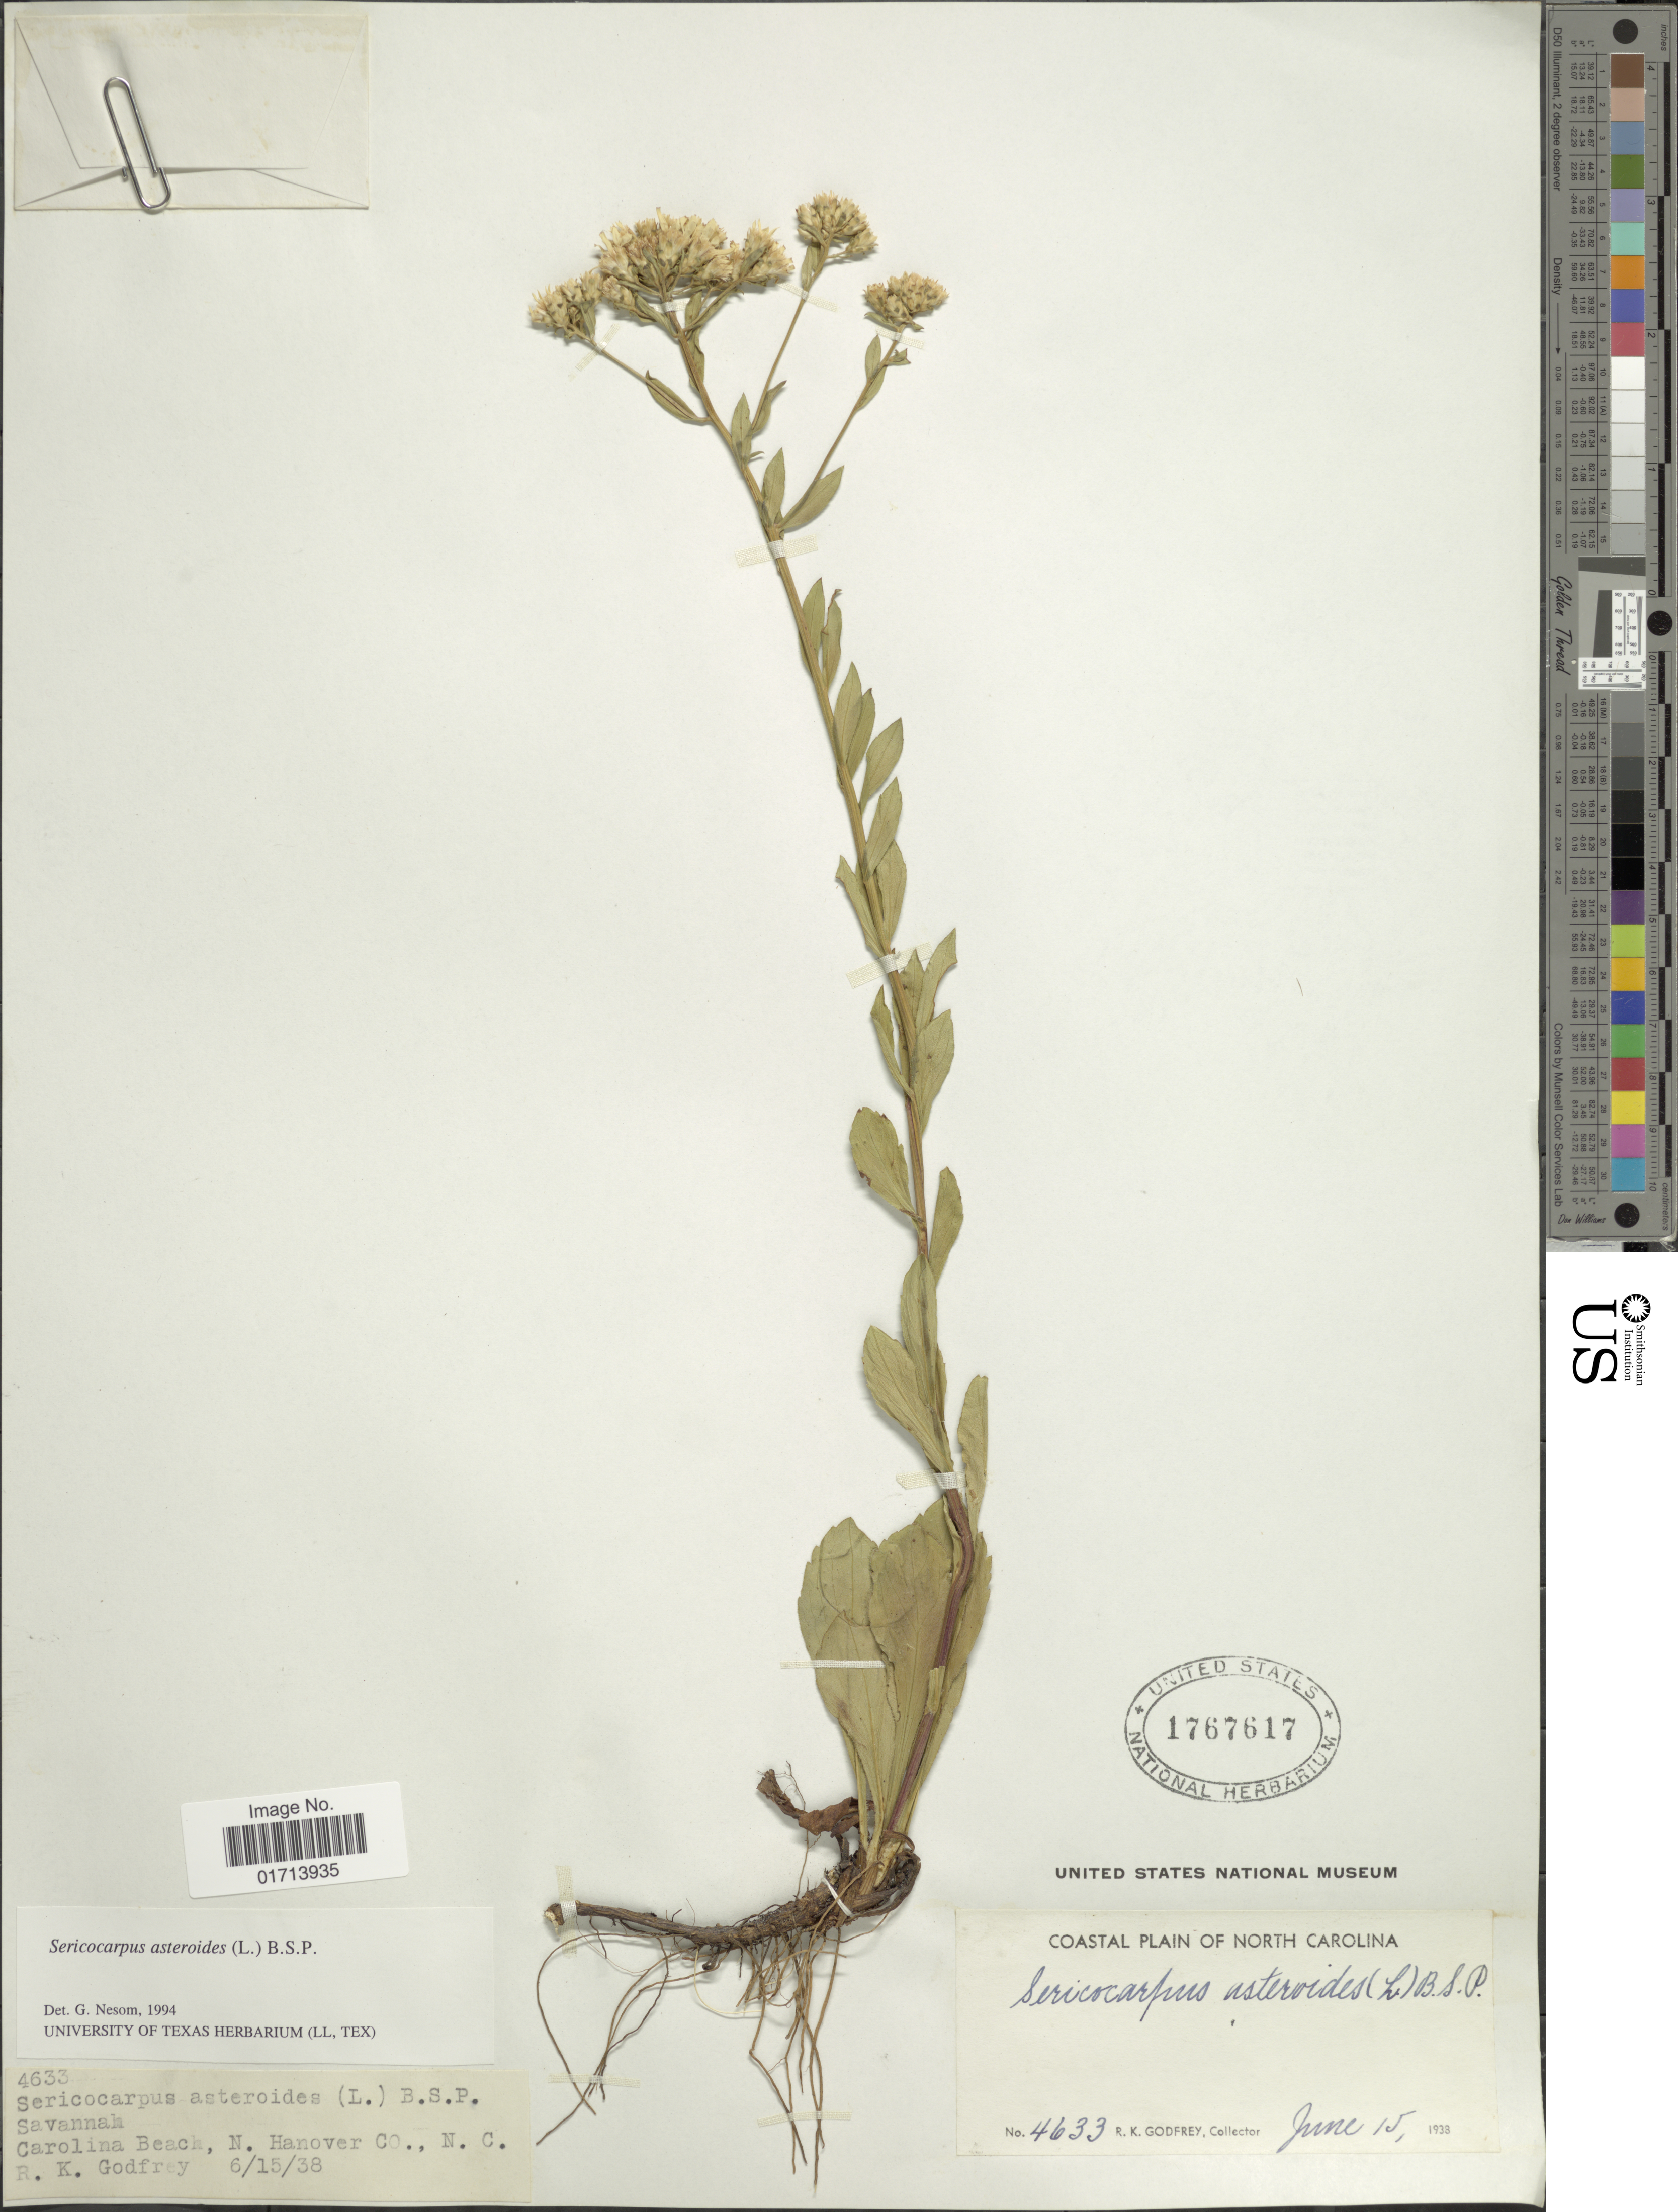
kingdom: Plantae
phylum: Tracheophyta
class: Magnoliopsida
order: Asterales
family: Asteraceae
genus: Sericocarpus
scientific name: Sericocarpus asteroides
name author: (L.) Britton, Stearns & Poggenb.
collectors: R. K. Godfrey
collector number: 4633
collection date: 1938-06-15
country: United States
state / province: North Carolina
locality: Carolina Beach, N. Hanover Co., N. C.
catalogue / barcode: US 1767617